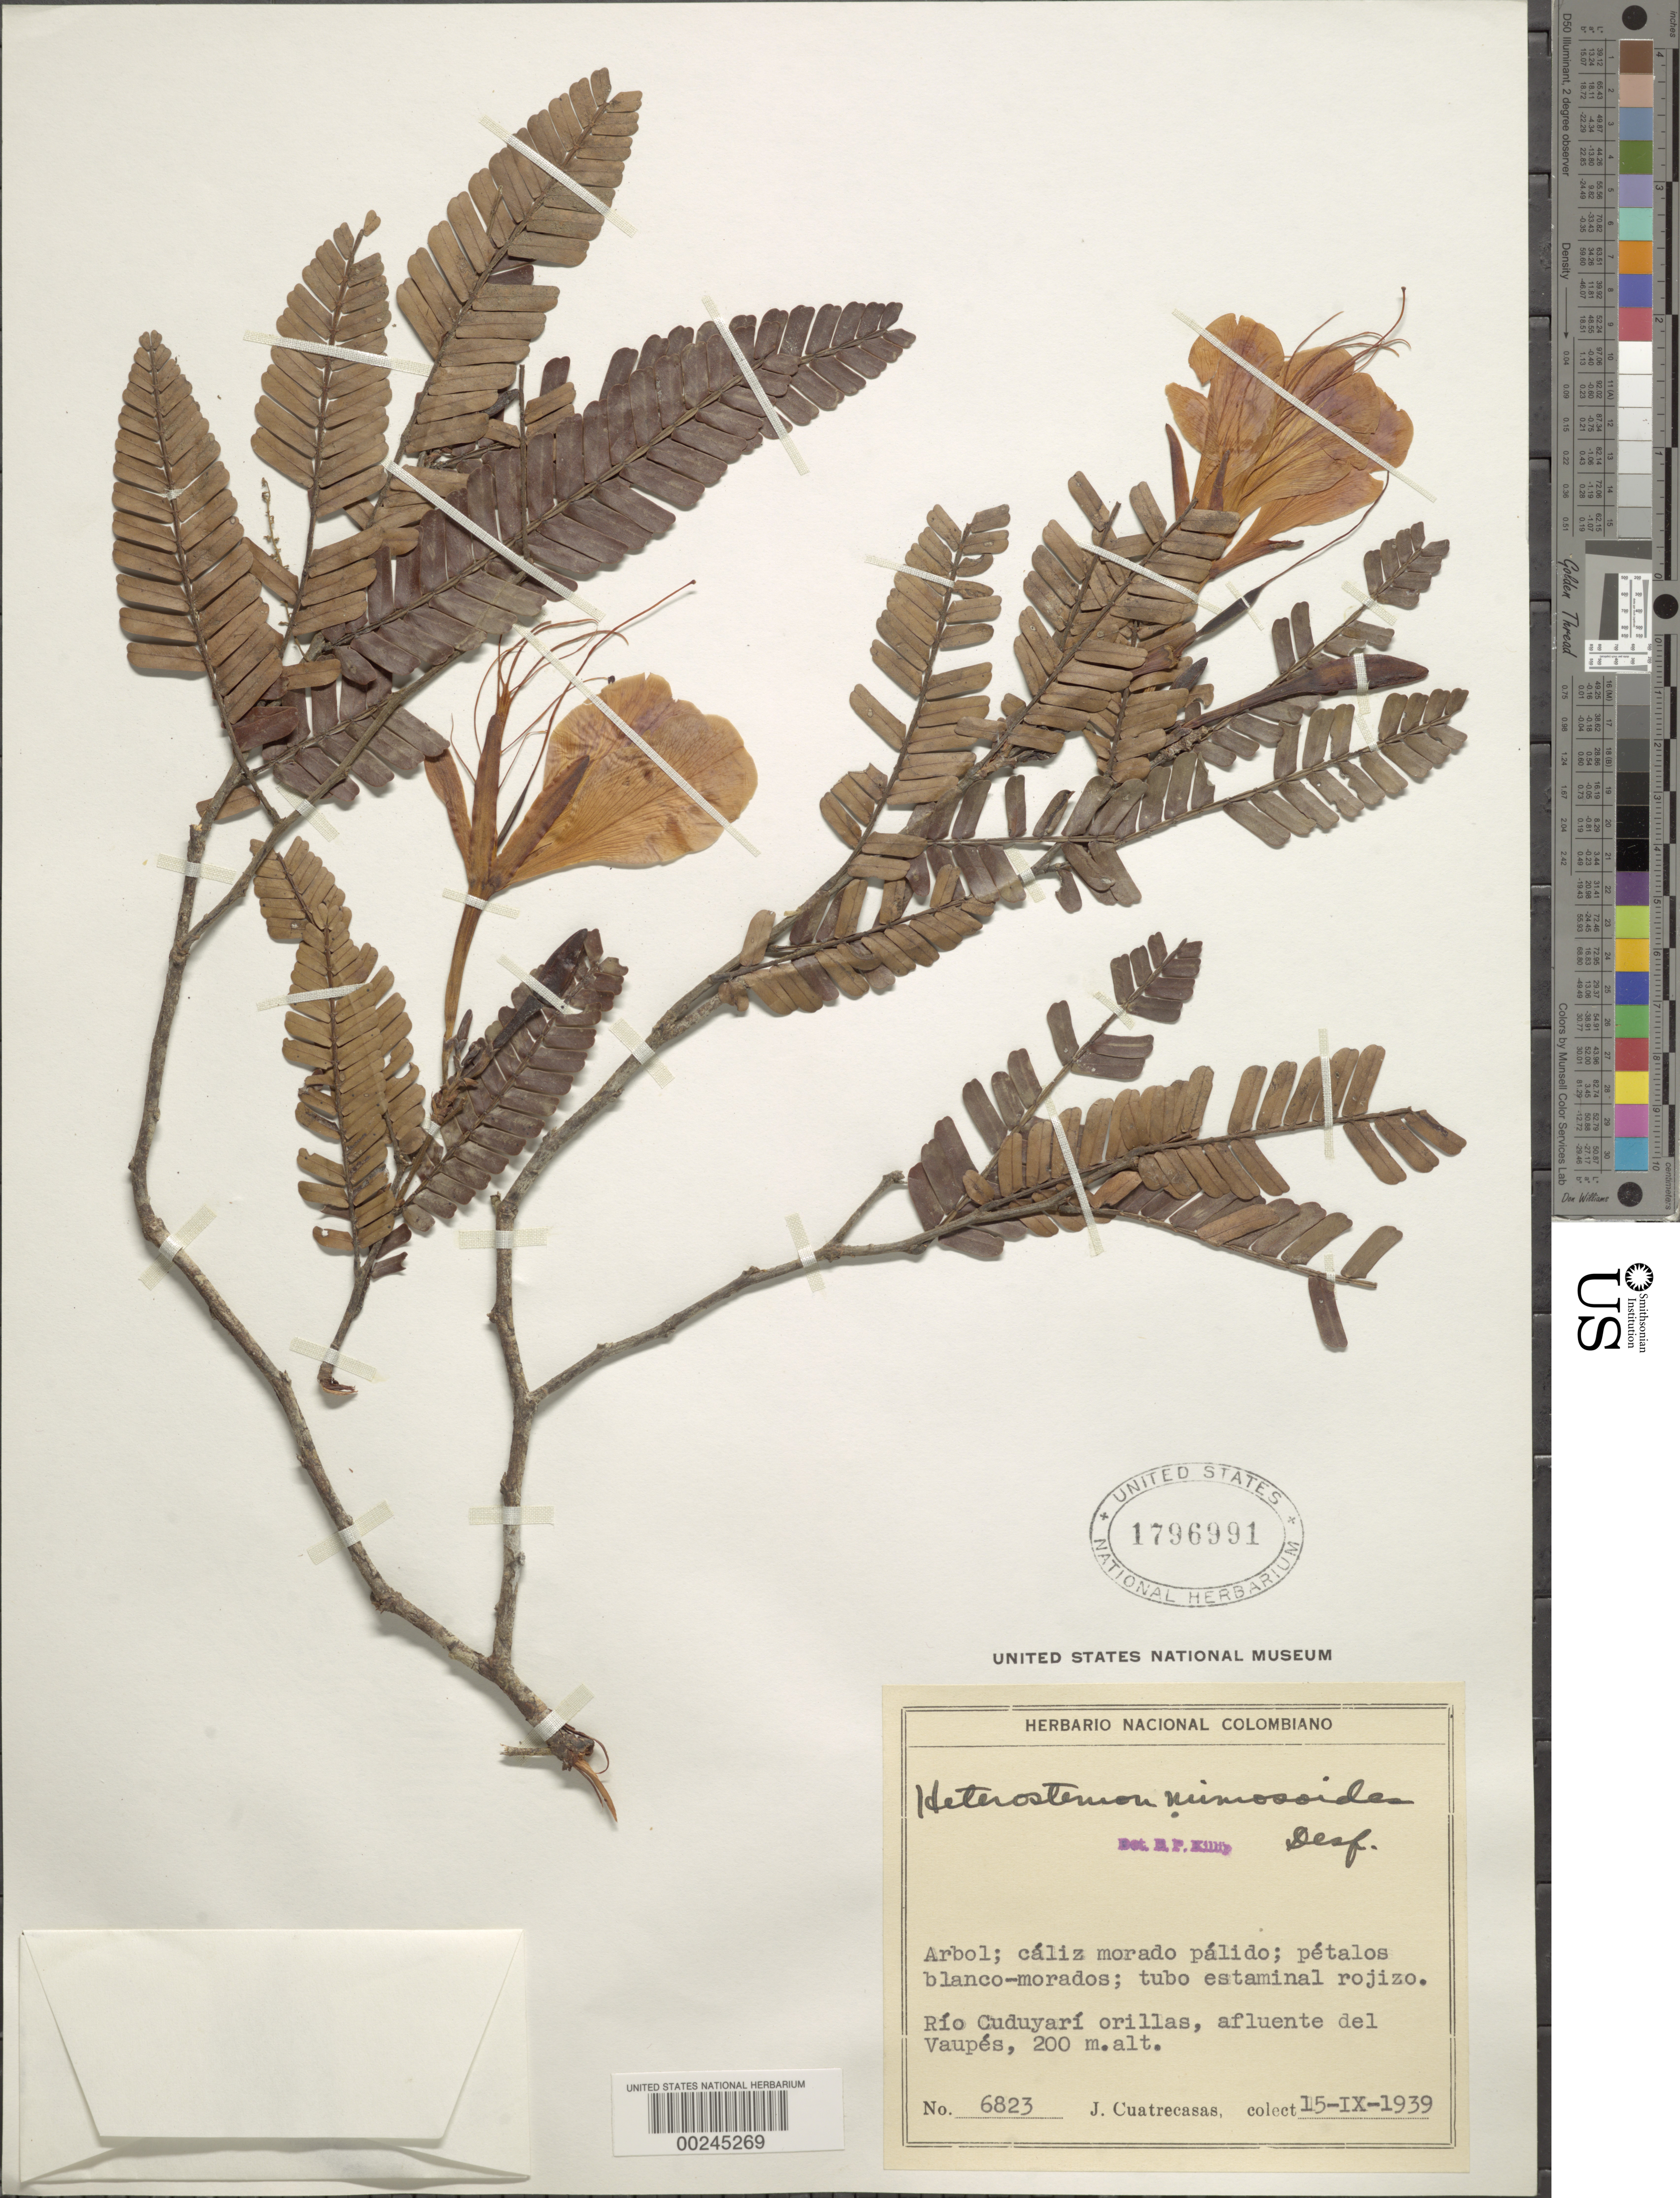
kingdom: Plantae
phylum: Tracheophyta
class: Magnoliopsida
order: Fabales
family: Fabaceae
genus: Heterostemon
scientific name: Heterostemon mimosoides var. mimosoides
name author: Desf.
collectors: J. Cuatrecasas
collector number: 6823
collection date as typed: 15 Sep 1939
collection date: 1939-09-15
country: Colombia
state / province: Vaupés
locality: Mouth of the Rio Cuduyari, afluent of Vaupes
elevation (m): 200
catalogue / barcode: US 1796991